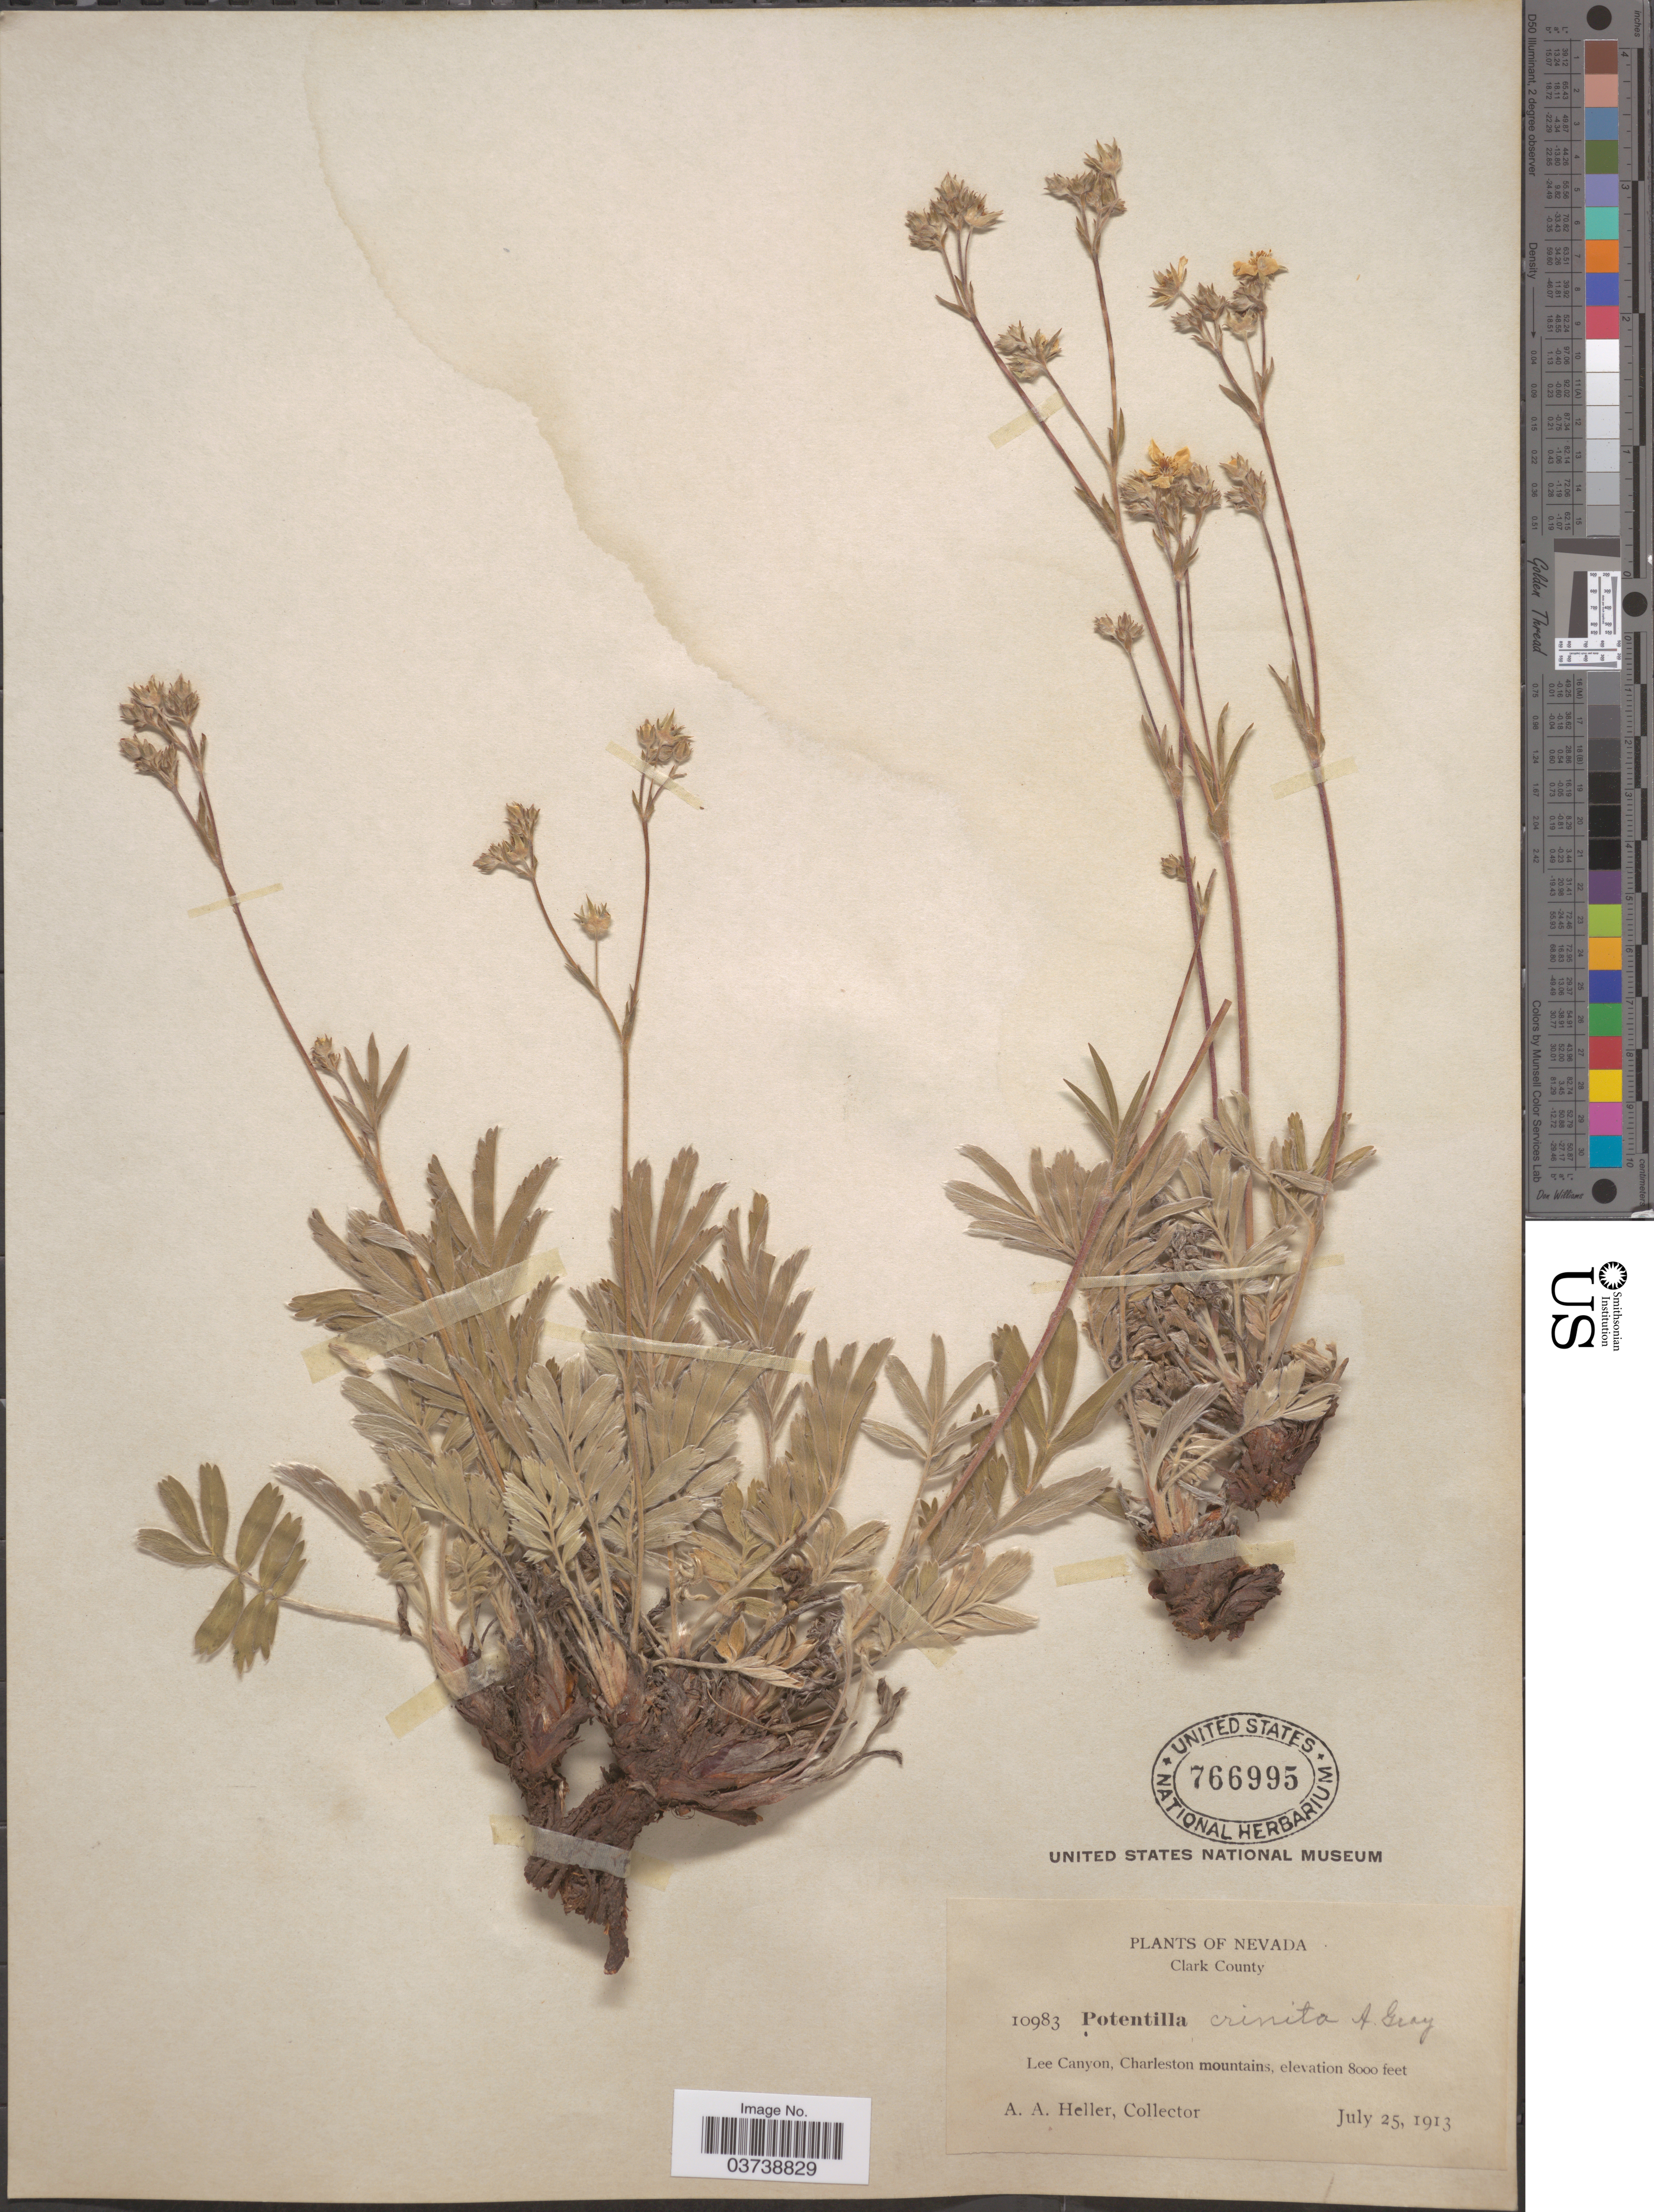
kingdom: Plantae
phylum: Tracheophyta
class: Magnoliopsida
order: Rosales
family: Rosaceae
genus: Potentilla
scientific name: Potentilla crinita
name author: A. Gray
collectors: A. A. Heller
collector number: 10983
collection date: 1913-07-25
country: United States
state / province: Nevada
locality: Clark County. Lee Canyon, Charleston mountains.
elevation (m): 2438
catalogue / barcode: US 766995